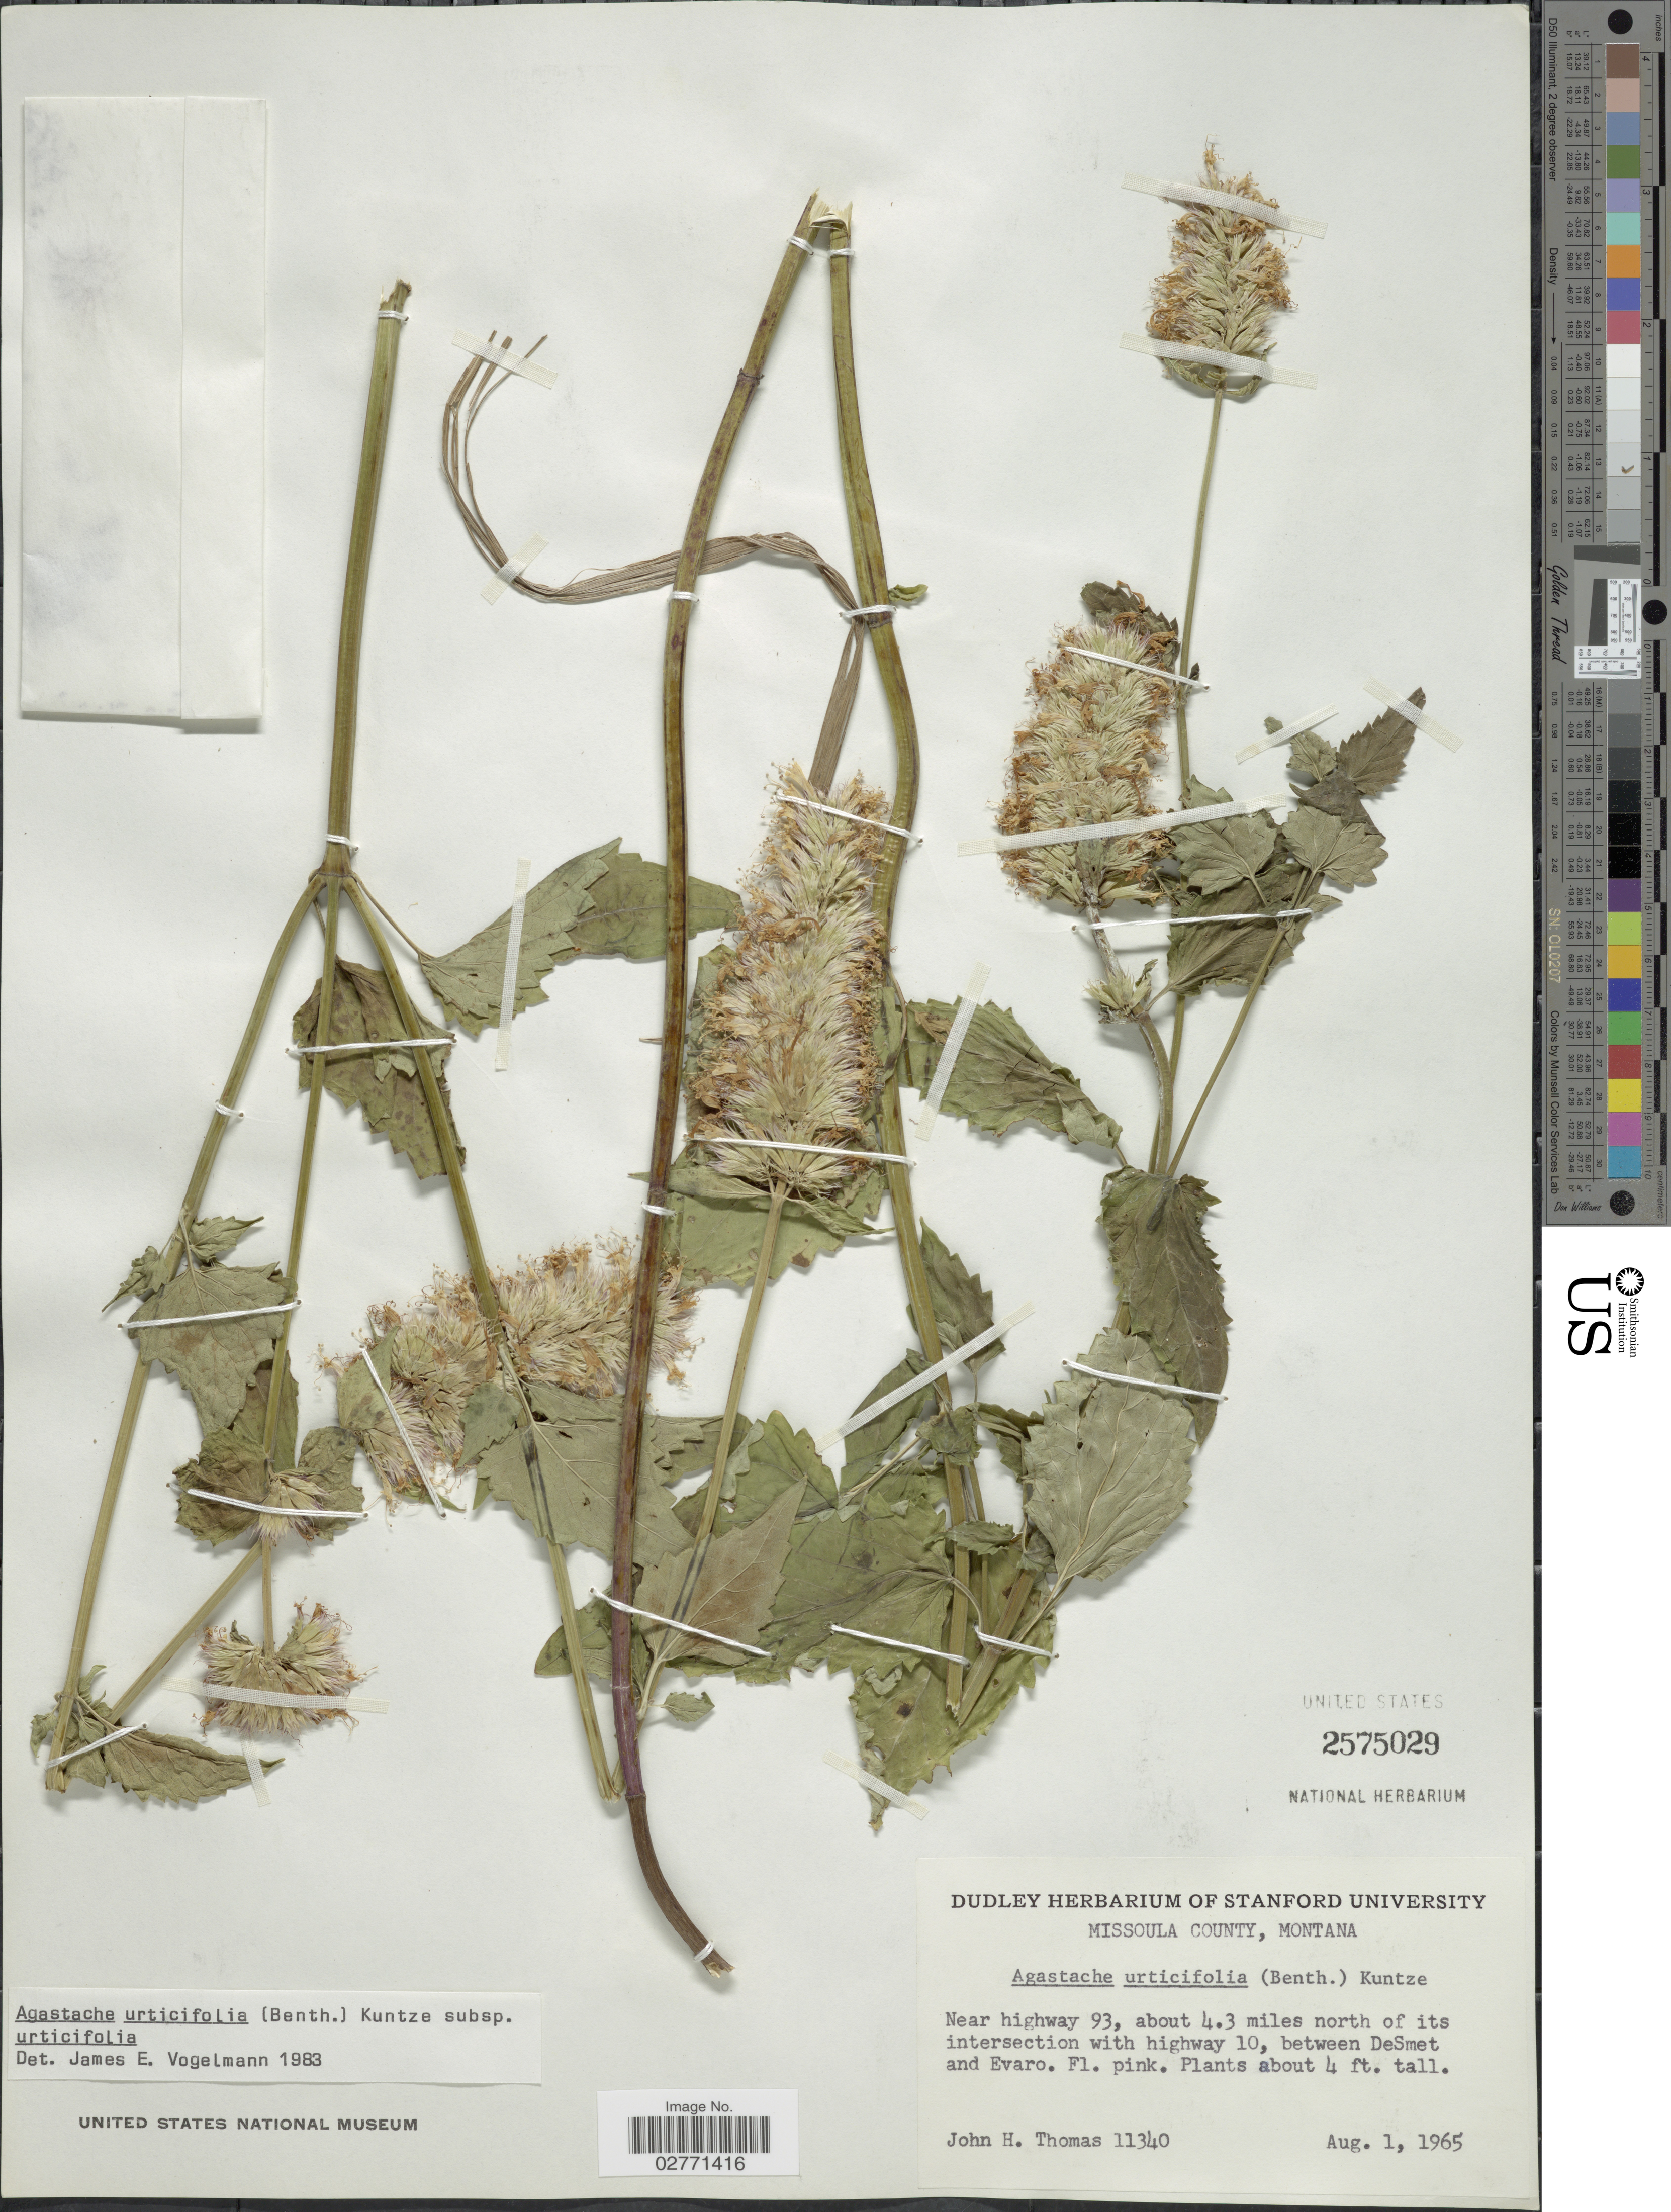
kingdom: Plantae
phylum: Tracheophyta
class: Magnoliopsida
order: Lamiales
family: Lamiaceae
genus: Agastache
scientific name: Agastache urticifolia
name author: (Benth.) Kuntze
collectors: J. H. Thomas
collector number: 11340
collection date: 1965-08-01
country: United States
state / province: Montana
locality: Missoula County. Near highway 93, about 4.3 miles north of its intersection with highway 10, between DeSmet and Evaro.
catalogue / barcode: US 2575029